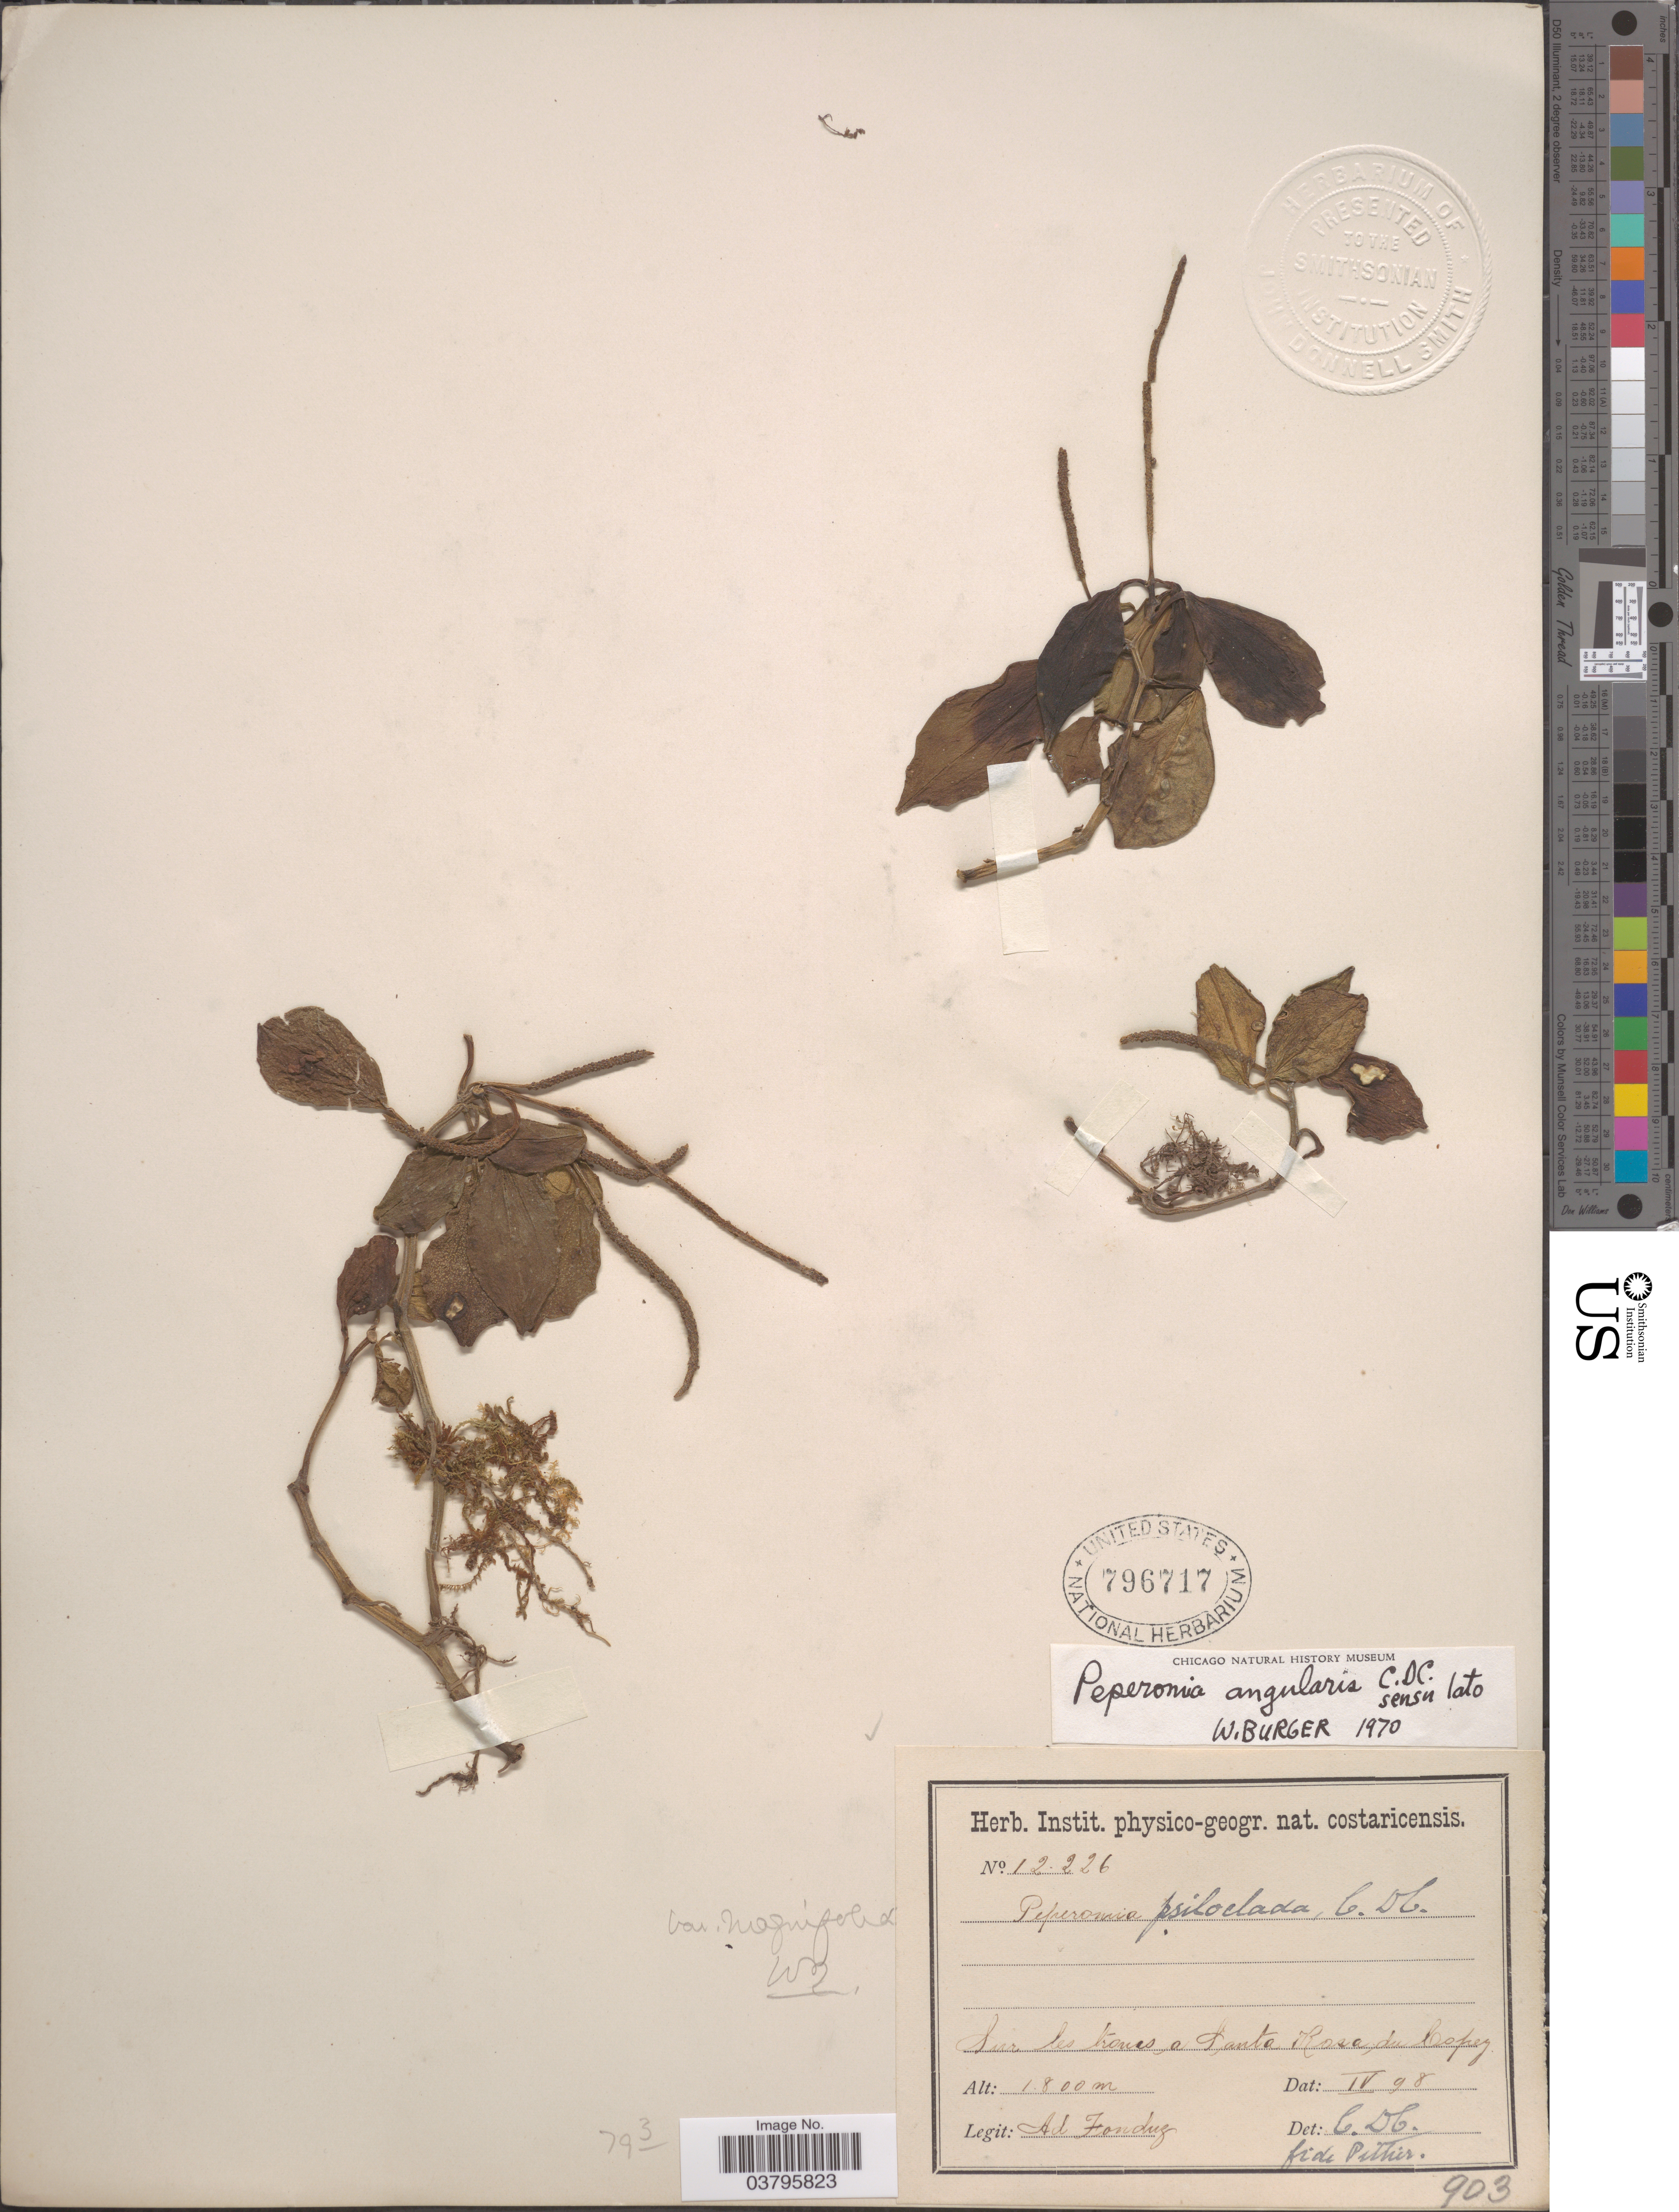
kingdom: Plantae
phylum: Tracheophyta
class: Magnoliopsida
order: Piperales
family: Piperaceae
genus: Peperomia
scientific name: Peperomia san-joseana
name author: C. DC.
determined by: Jiménez, José Estaban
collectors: A. Tonduz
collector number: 12226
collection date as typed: Transcribed d/m/y: /4/98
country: Costa Rica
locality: Sur les trones, a Santa Rosa, du Copey.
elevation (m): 1800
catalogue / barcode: US 796717